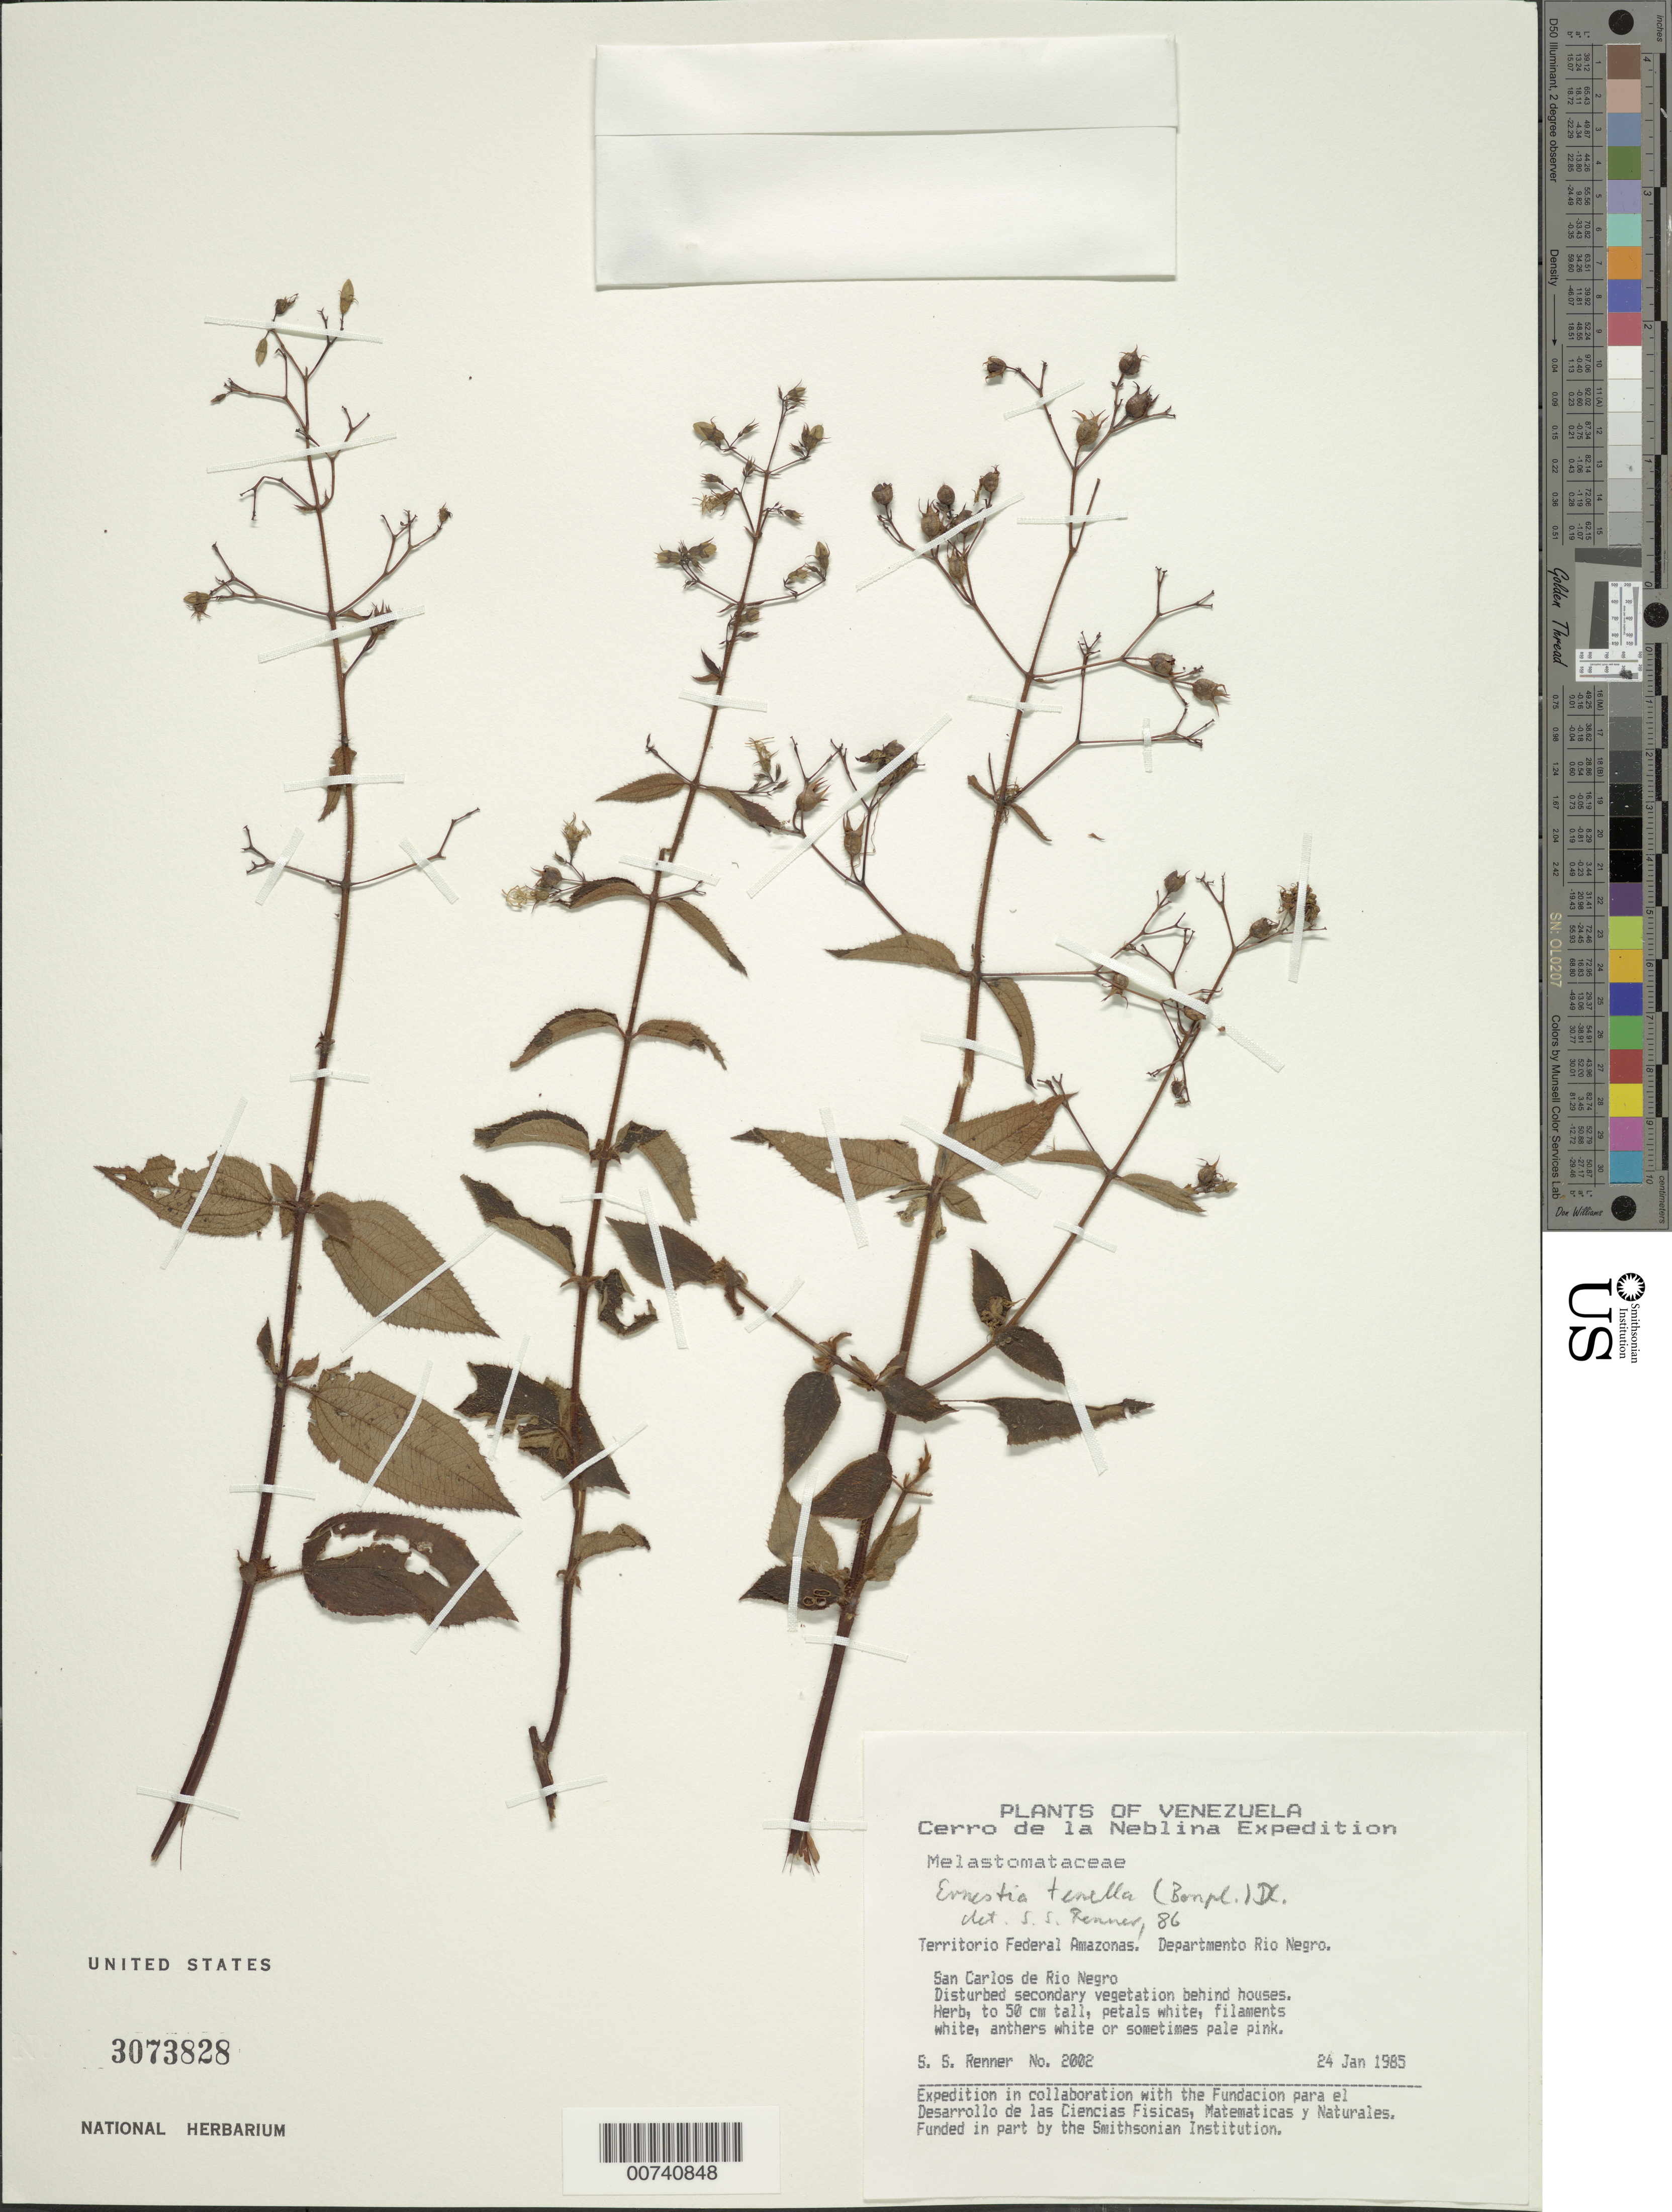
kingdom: Plantae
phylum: Tracheophyta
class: Magnoliopsida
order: Myrtales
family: Melastomataceae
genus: Ernestia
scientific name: Ernestia tenella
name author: (Bonpl.) DC.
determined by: Renner, S. S.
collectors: S. S. Renner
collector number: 2002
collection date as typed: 24-Jan-85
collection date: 1985-01-24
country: Venezuela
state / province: Amazonas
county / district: Río Negro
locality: San Carlos de Río Negro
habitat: Disturbed secondary vegetation behind houses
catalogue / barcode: US 3073828